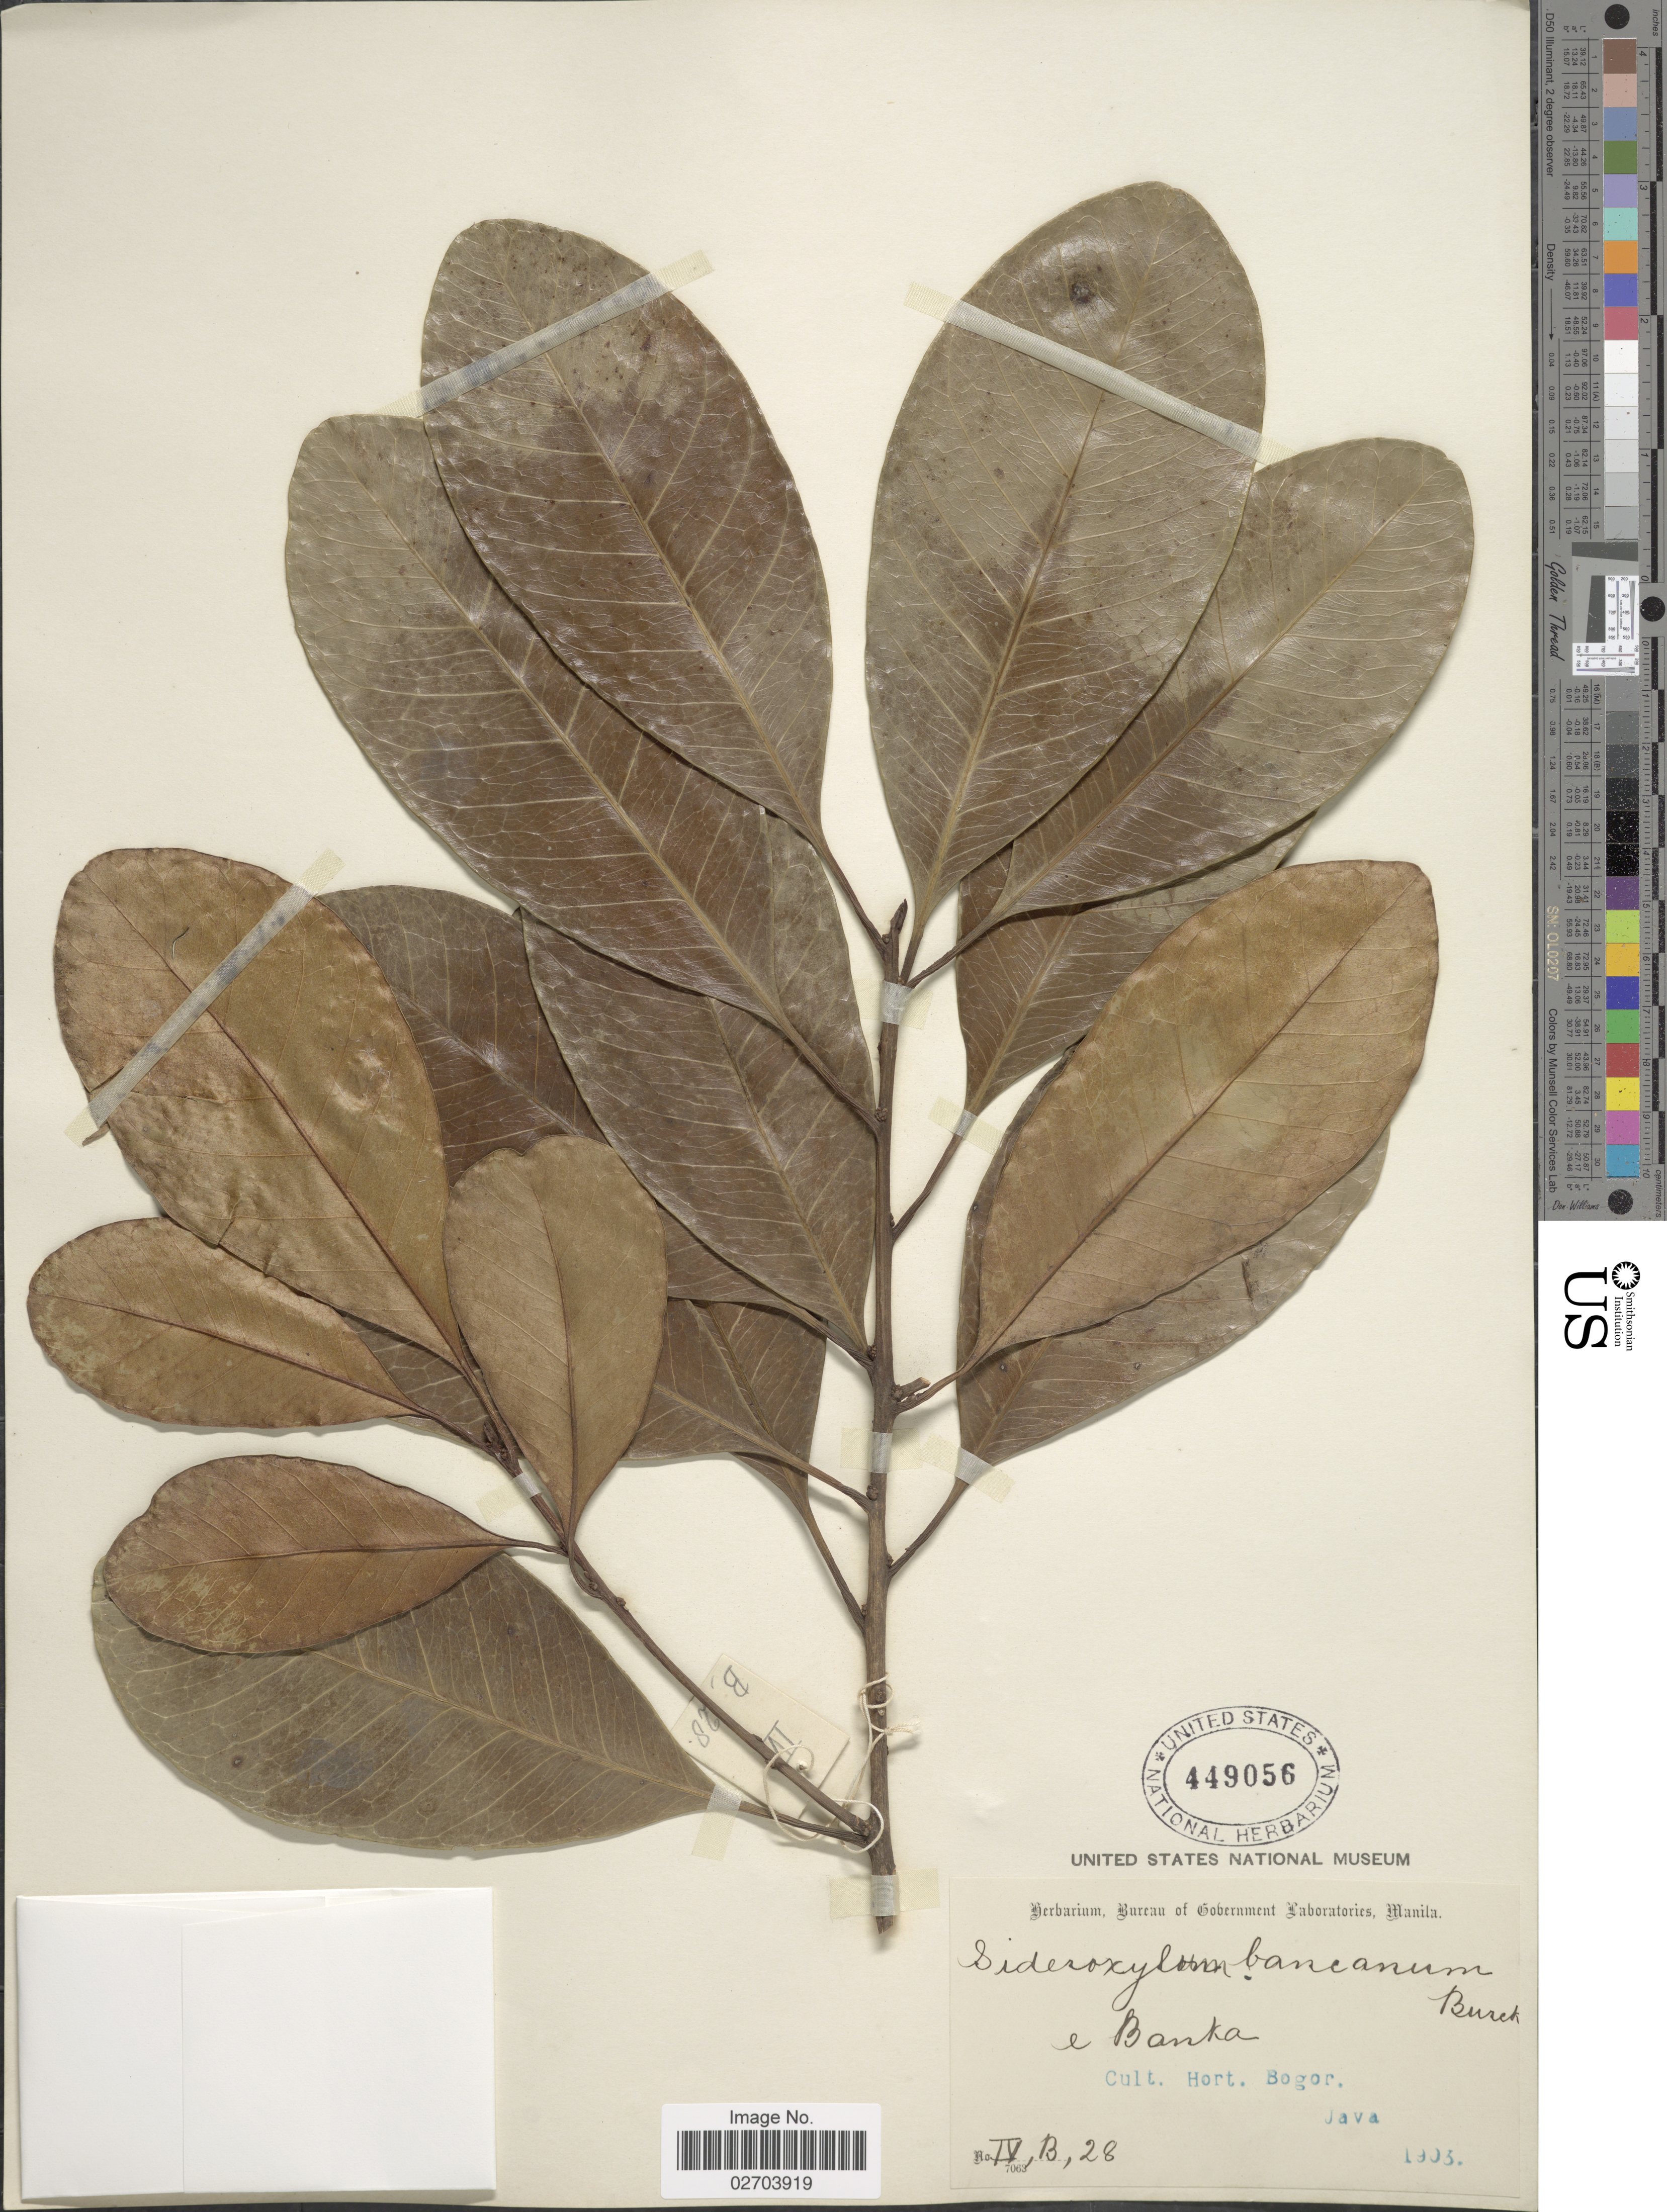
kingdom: Plantae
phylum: Tracheophyta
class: Magnoliopsida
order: Ericales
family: Sapotaceae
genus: Sideroxylon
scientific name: Sideroxylon bancanum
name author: Burck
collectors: Ex herb. Bureau of Government Laboratories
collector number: IV, B, 28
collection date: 1903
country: Indonesia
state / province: Java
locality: Cult. Hort. Bogor, Java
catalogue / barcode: US 449056